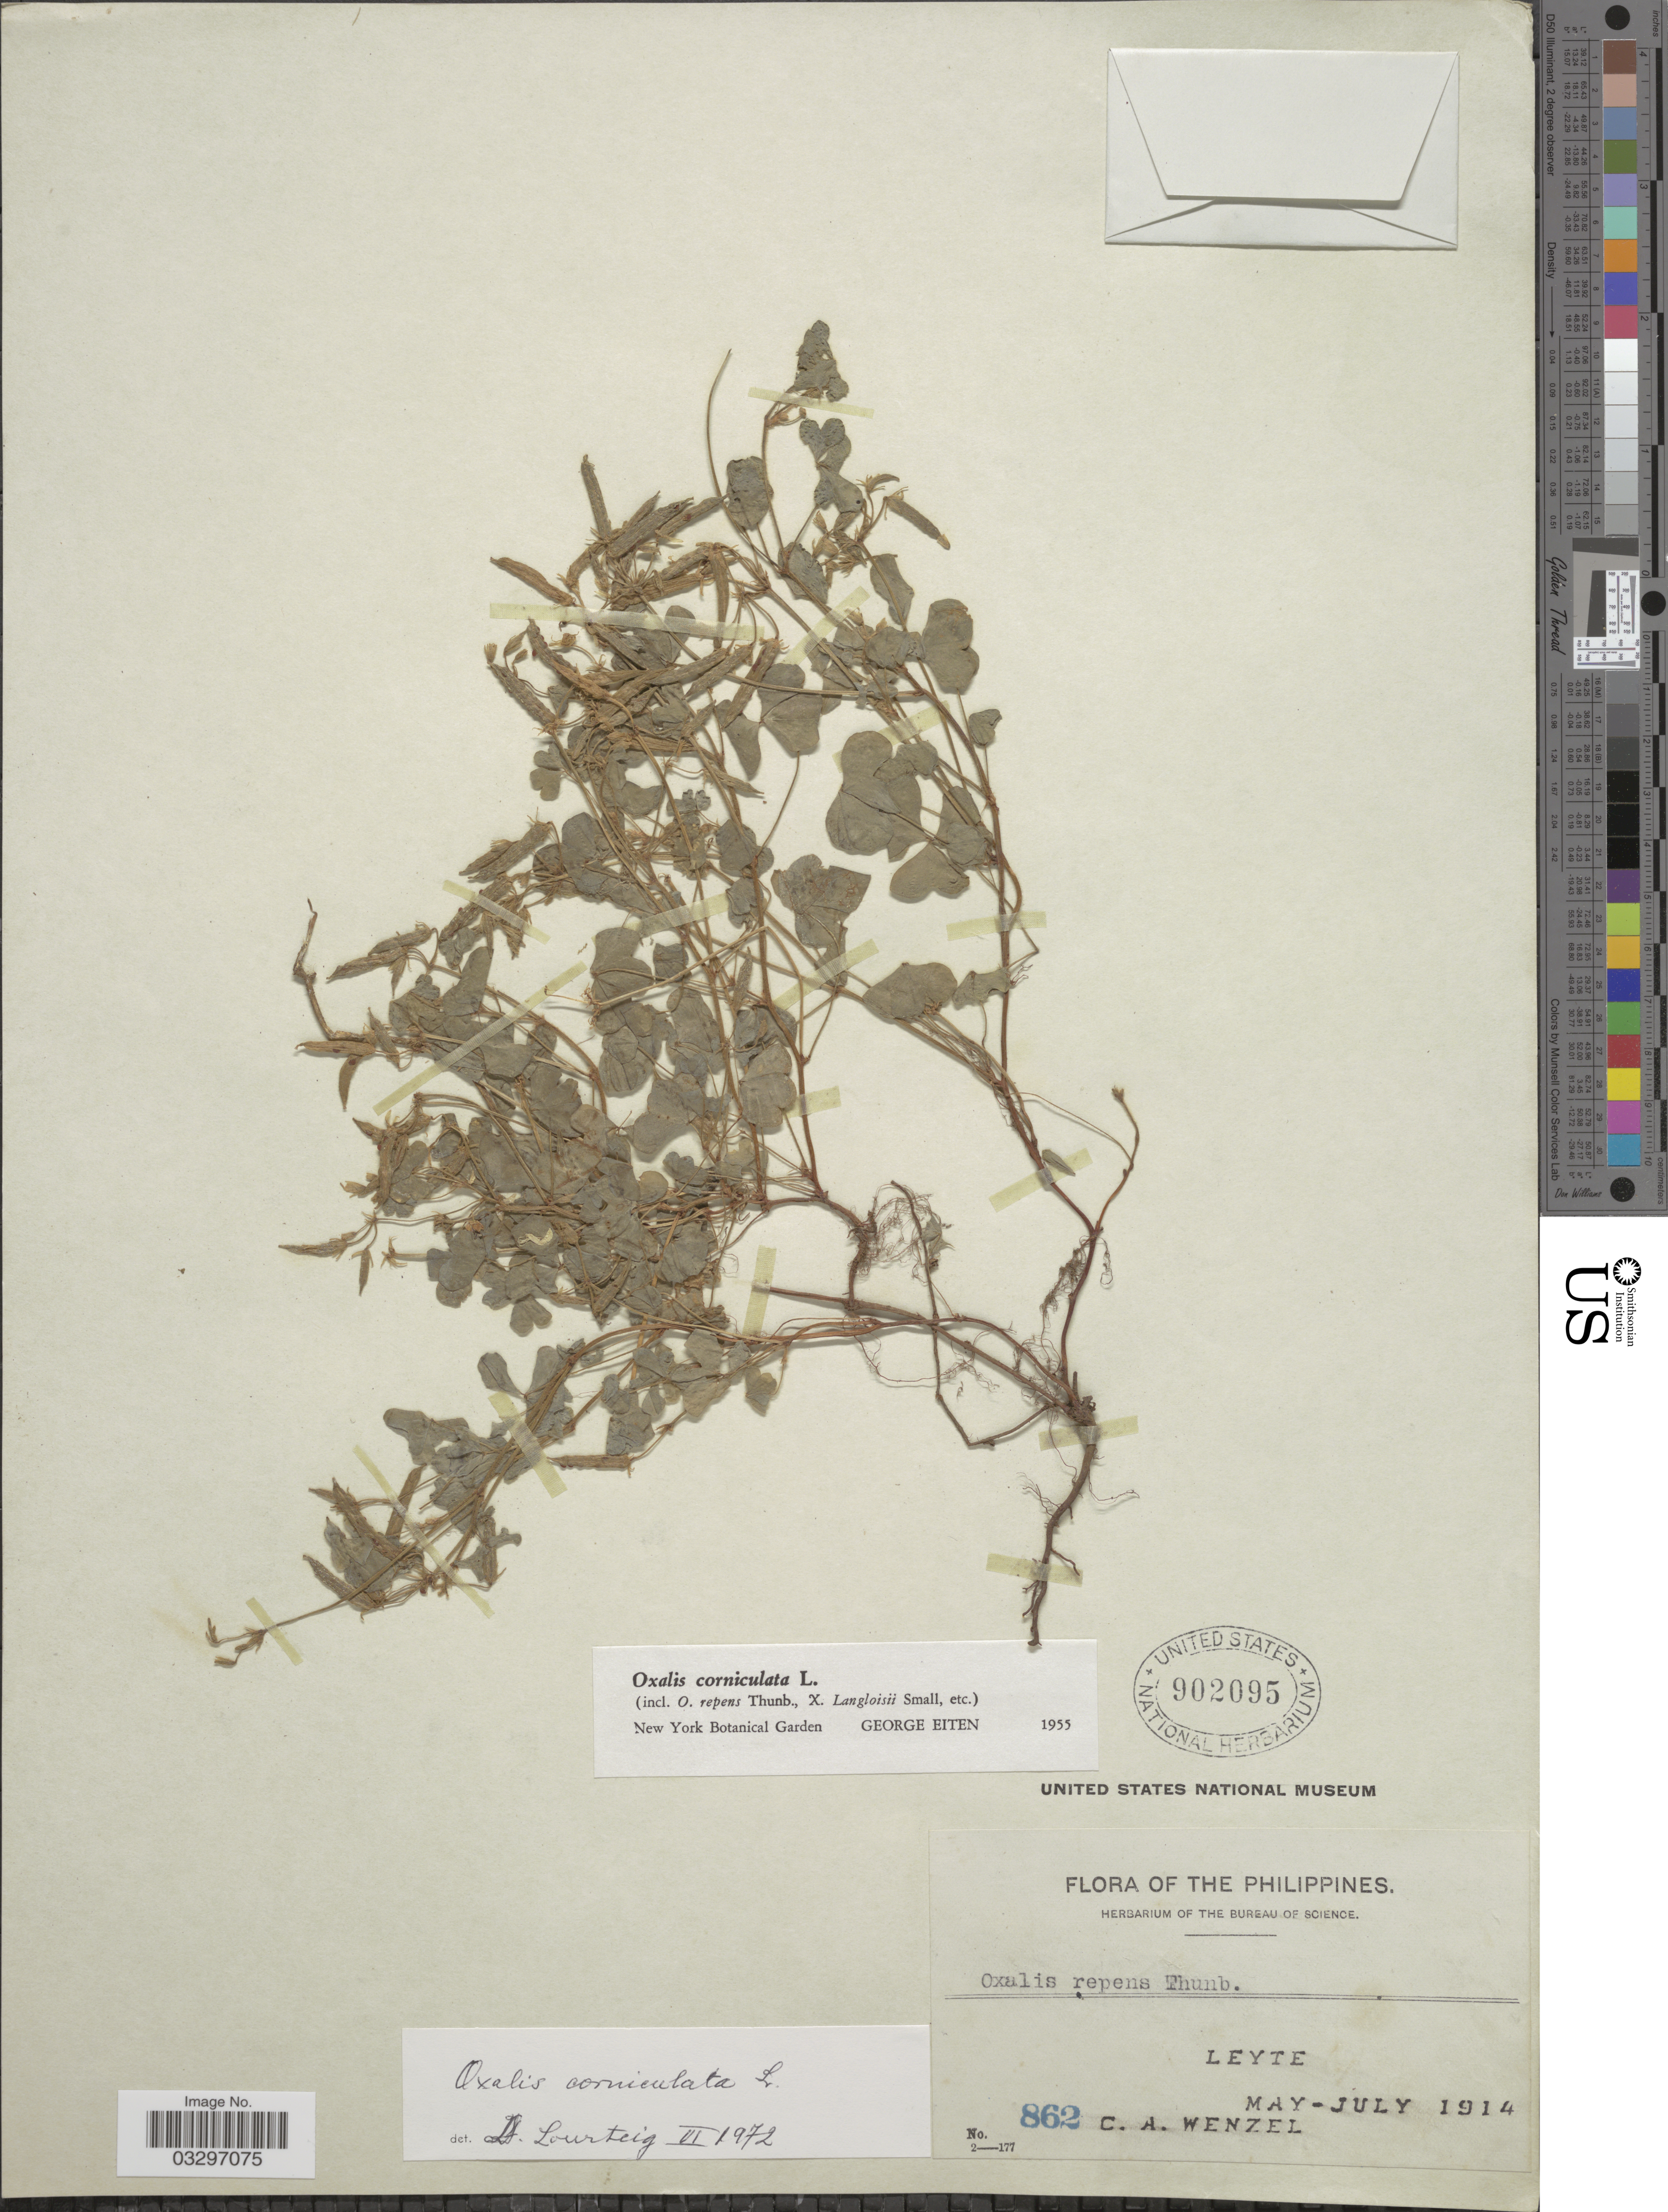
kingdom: Plantae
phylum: Tracheophyta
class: Magnoliopsida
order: Oxalidales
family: Oxalidaceae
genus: Oxalis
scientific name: Oxalis corniculata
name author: L.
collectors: C. Wenzel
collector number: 862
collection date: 1914-05/1914-07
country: Philippines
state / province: Eastern Visayas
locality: Leyte.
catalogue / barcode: US 902095